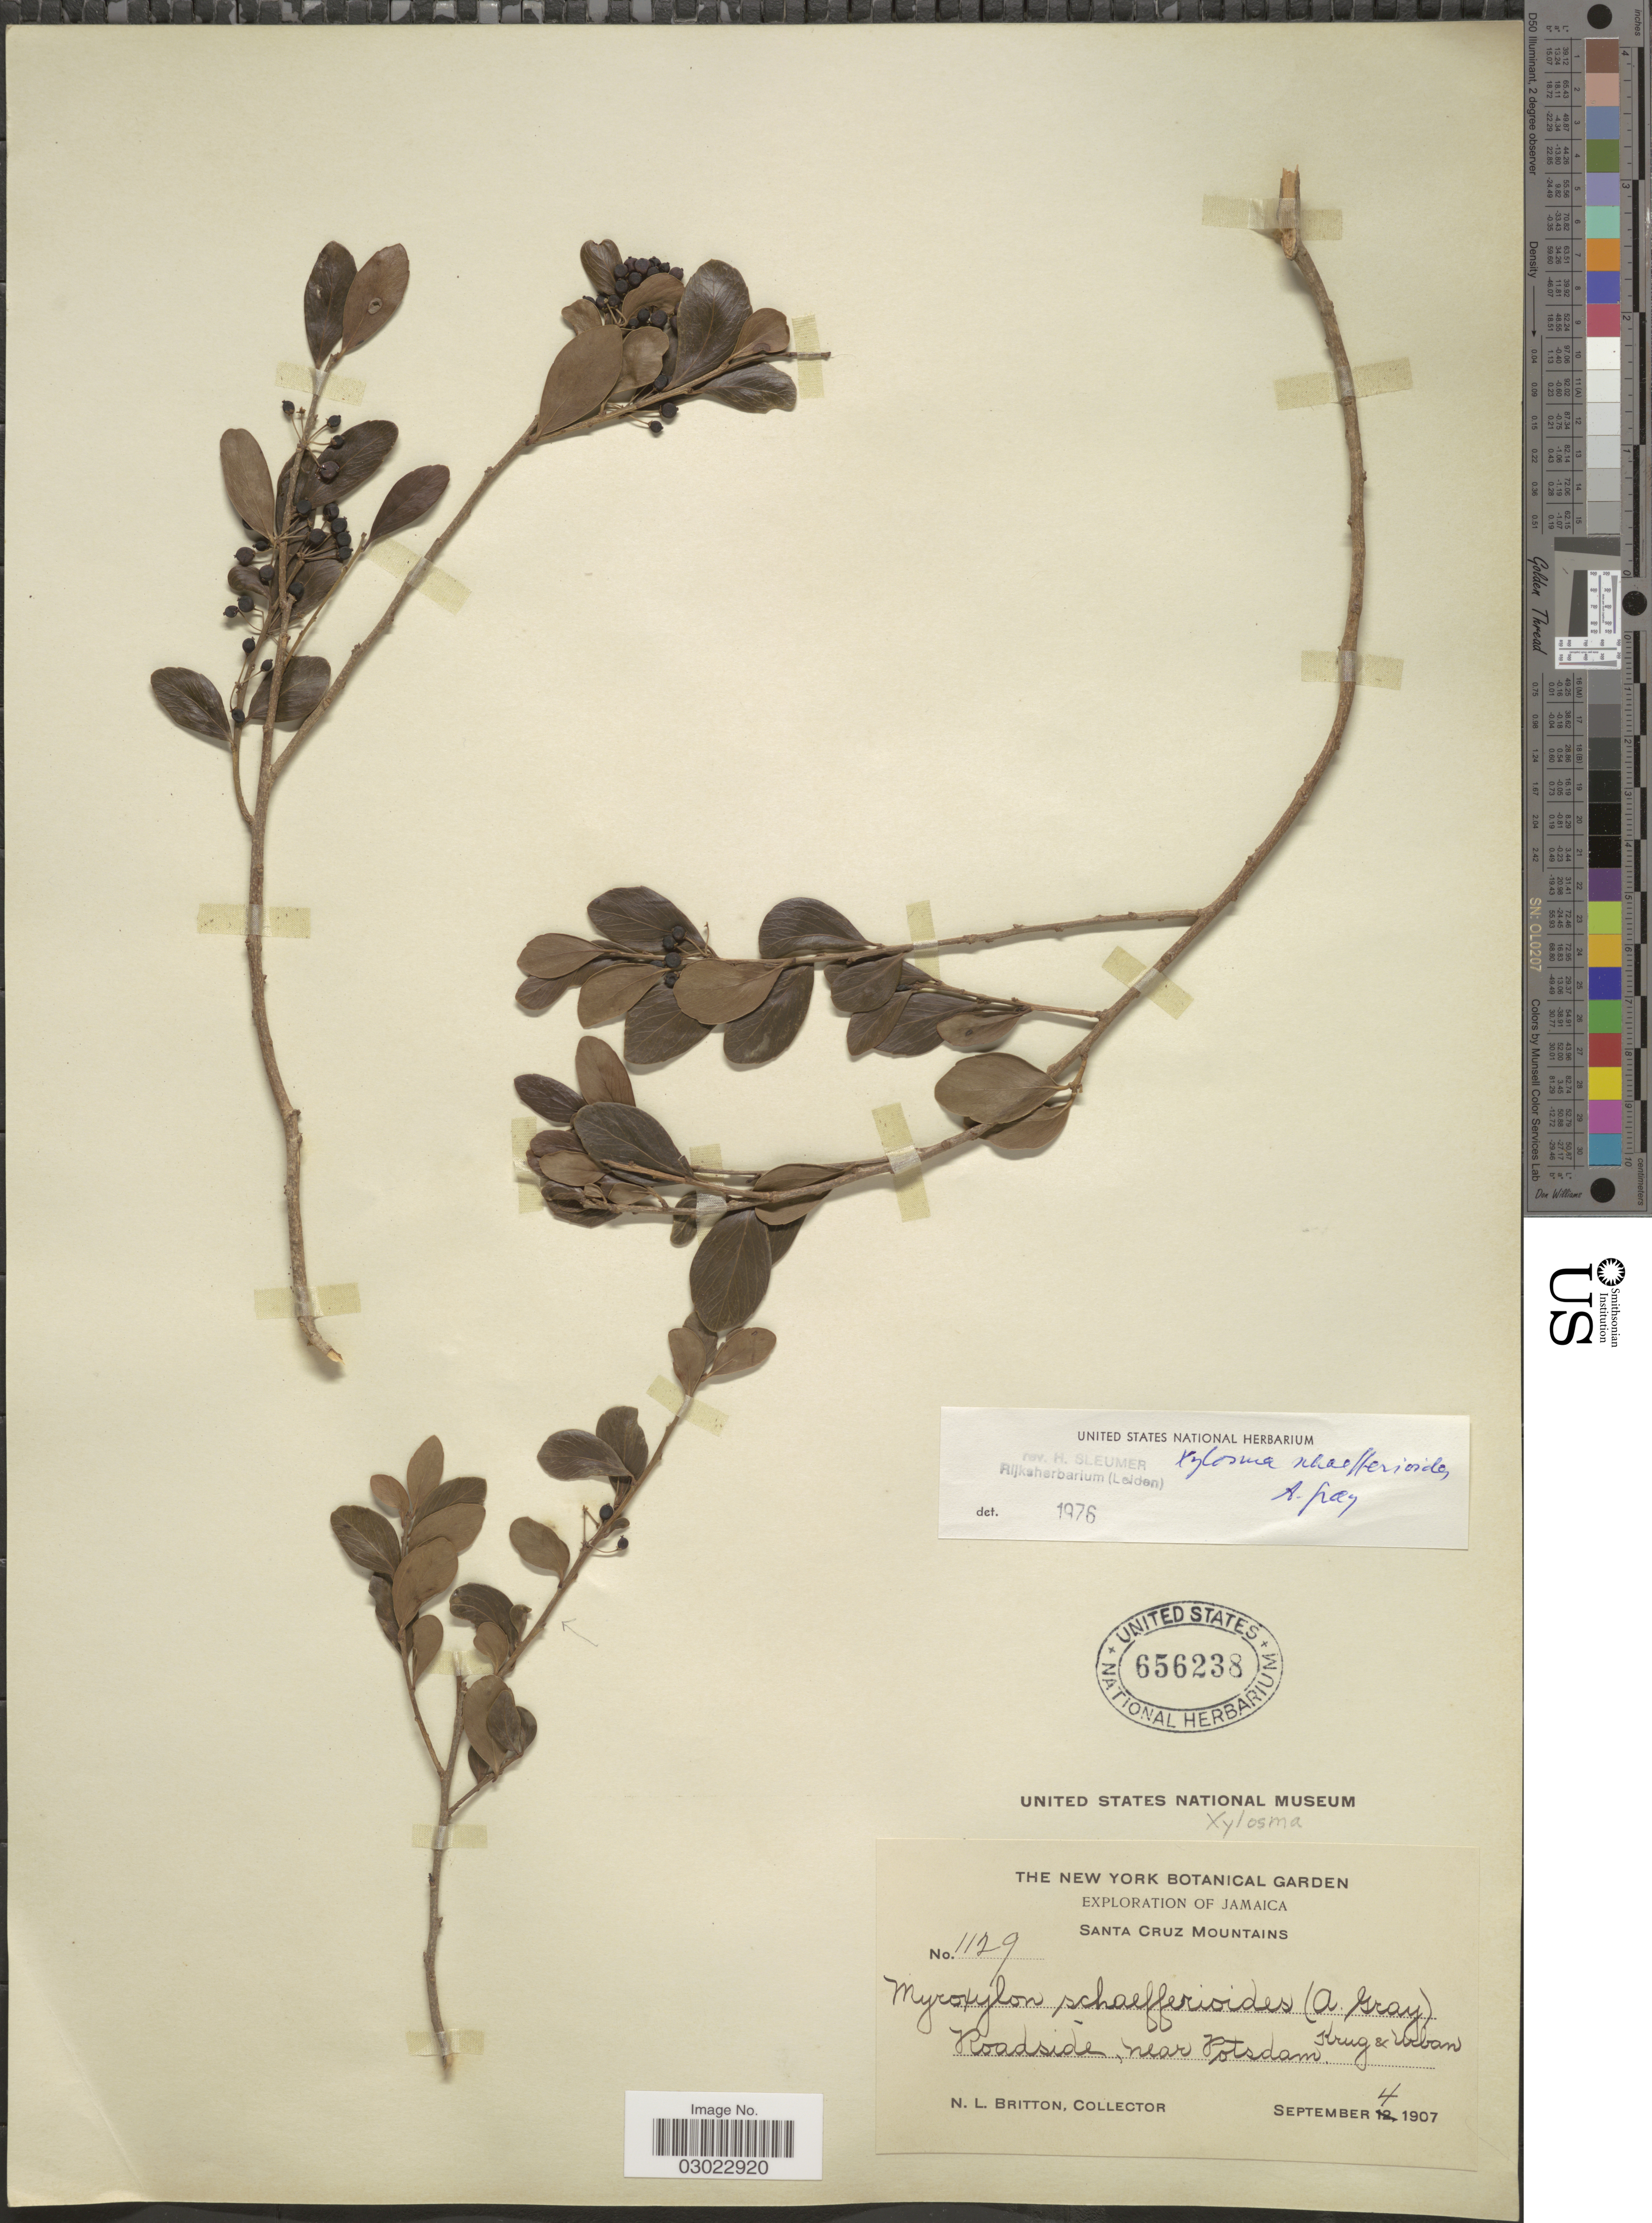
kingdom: Plantae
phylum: Tracheophyta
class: Magnoliopsida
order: Malpighiales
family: Salicaceae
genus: Xylosma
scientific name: Xylosma schaefferioides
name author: A. Gray ex Griseb.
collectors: N. Britton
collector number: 1129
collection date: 1907-09-04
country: Jamaica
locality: Santa Cruz Mountains. Roadside, near Potsdam.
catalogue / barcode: US 656238